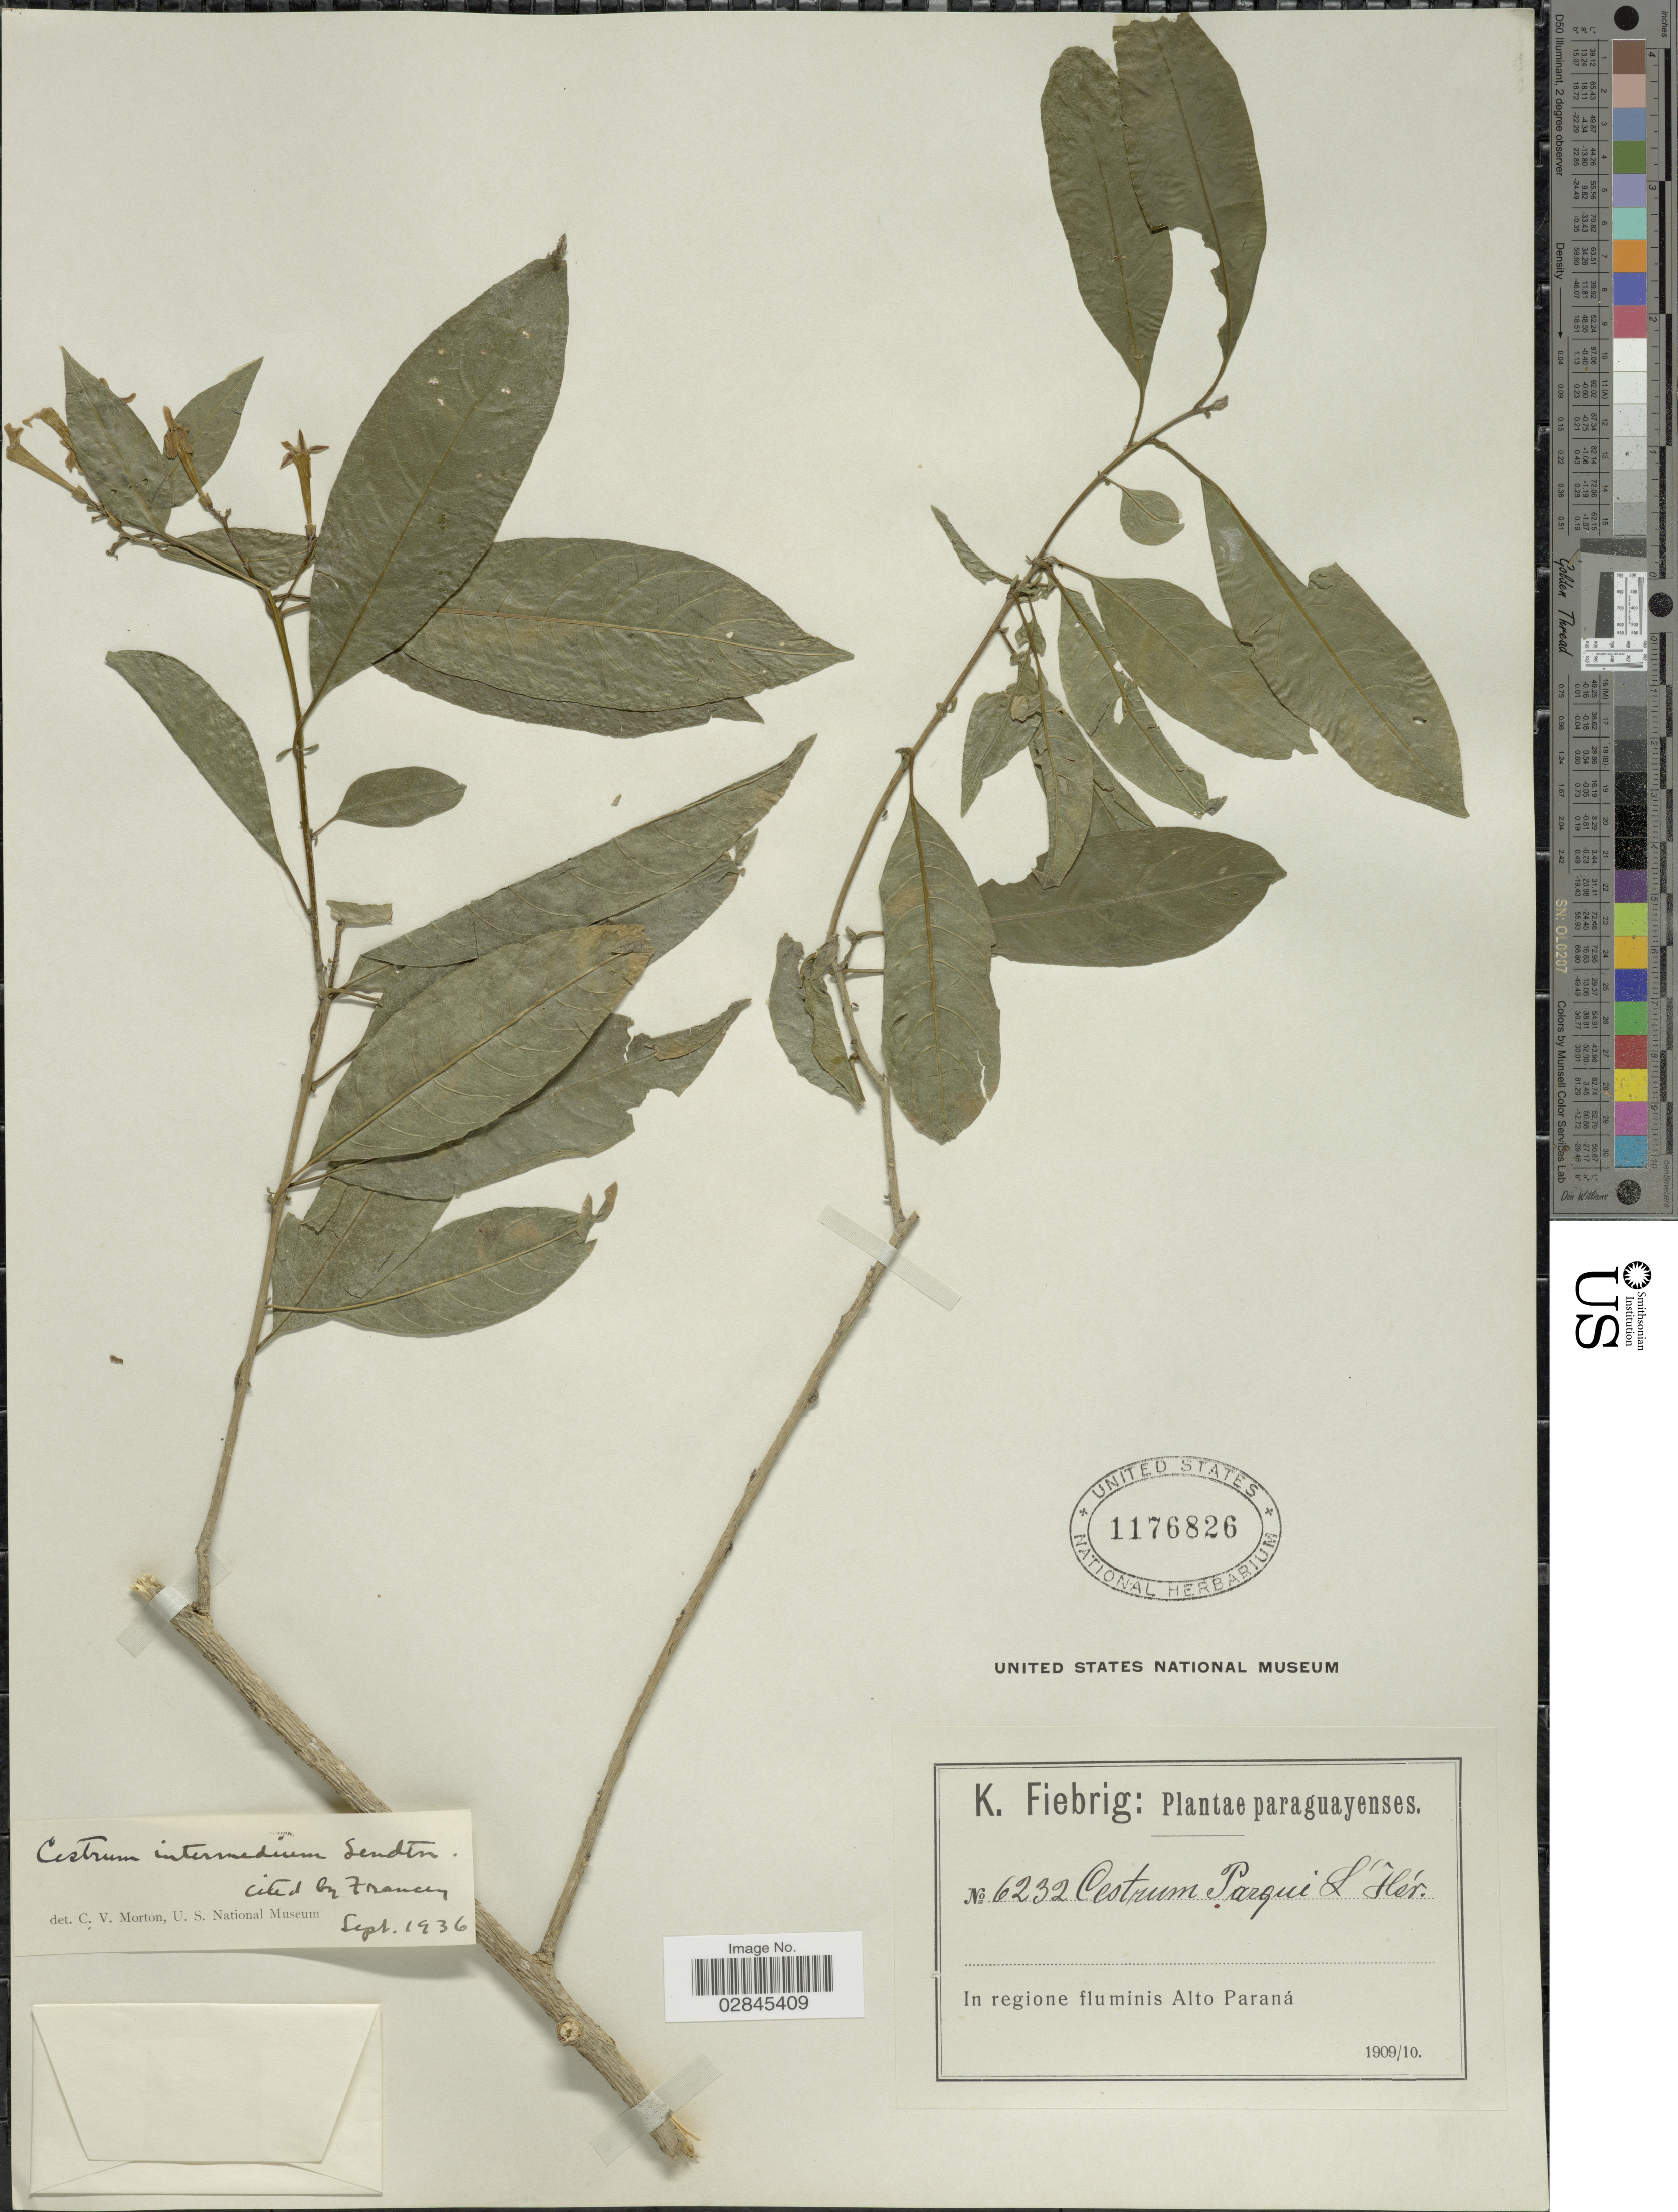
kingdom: Plantae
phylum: Tracheophyta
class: Magnoliopsida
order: Solanales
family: Solanaceae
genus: Cestrum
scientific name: Cestrum intermedium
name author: Sendtn.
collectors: K. Fiebrig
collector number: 6232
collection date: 1909/1910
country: Paraguay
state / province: Alto Parana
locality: In regione fluminis Alto Paraná.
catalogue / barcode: US 1176826